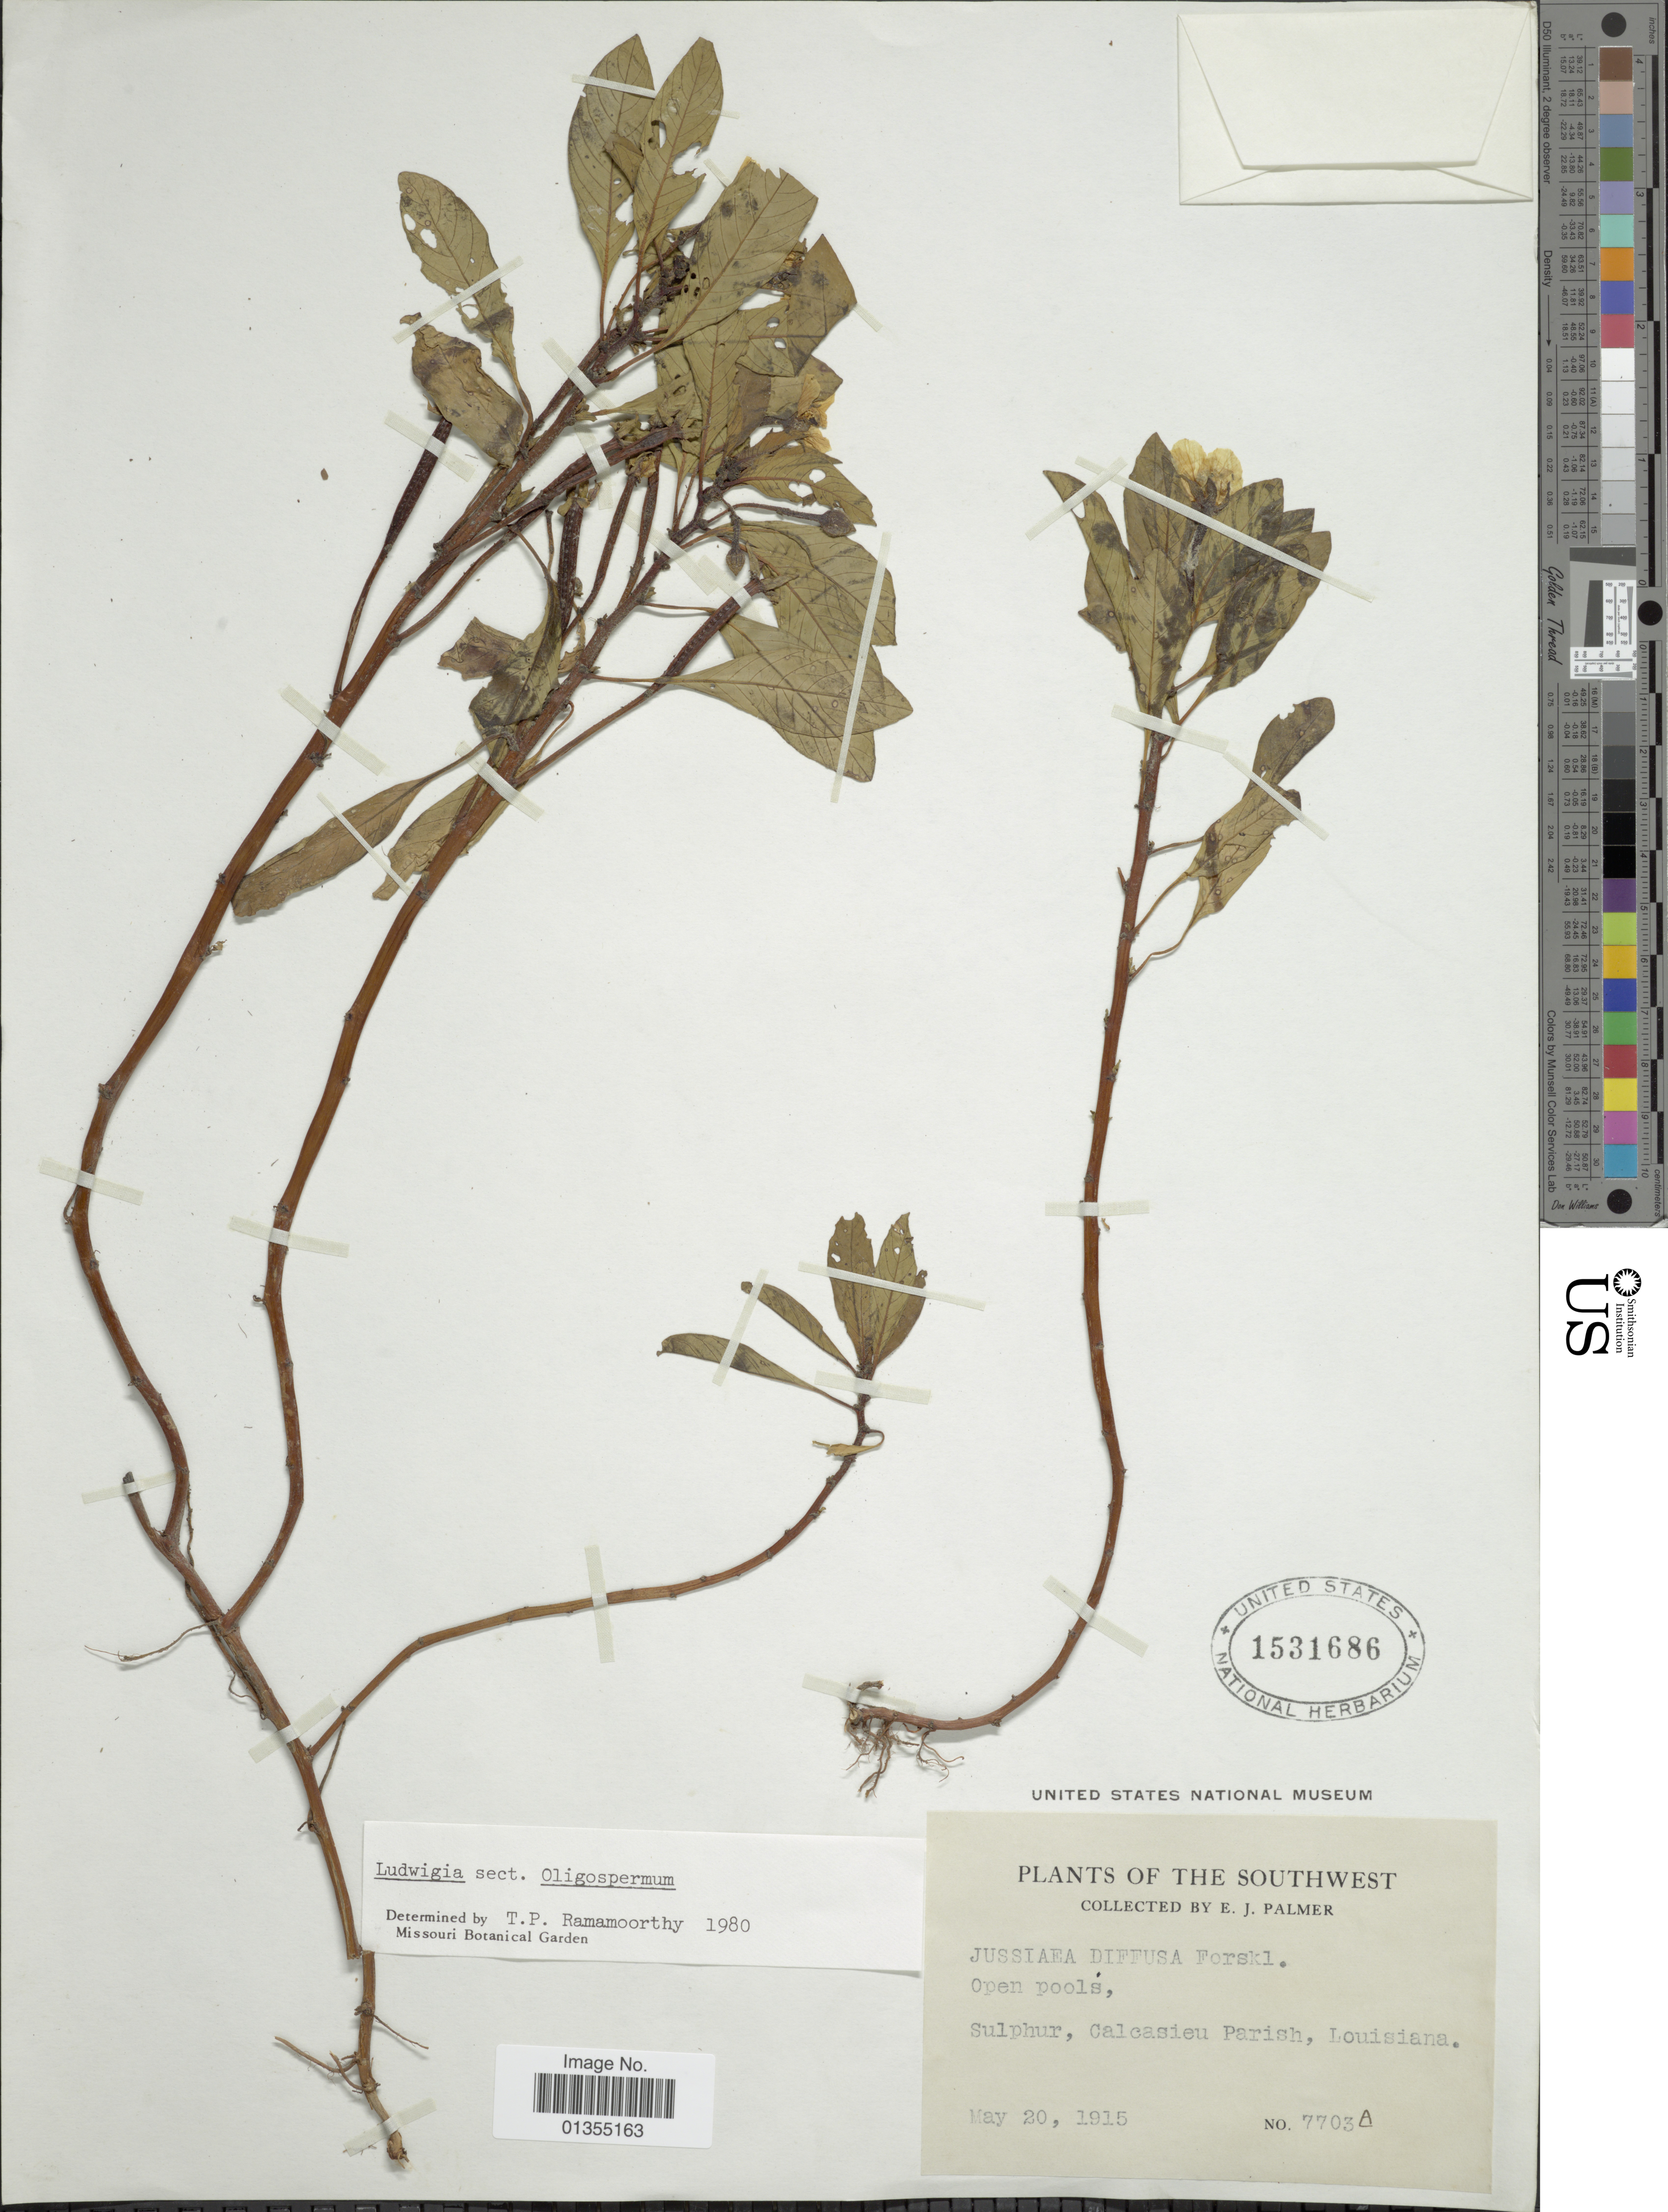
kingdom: Plantae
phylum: Tracheophyta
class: Magnoliopsida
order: Myrtales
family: Onagraceae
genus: Ludwigia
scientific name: Ludwigia stolonifera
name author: (Guill. & Perr.) P.H. Raven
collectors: E. J. Palmer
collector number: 7703A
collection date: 1915-05-20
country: United States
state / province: Louisiana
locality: Sulphur, Calcasieu Parish, Louisiana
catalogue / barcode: US 1531686